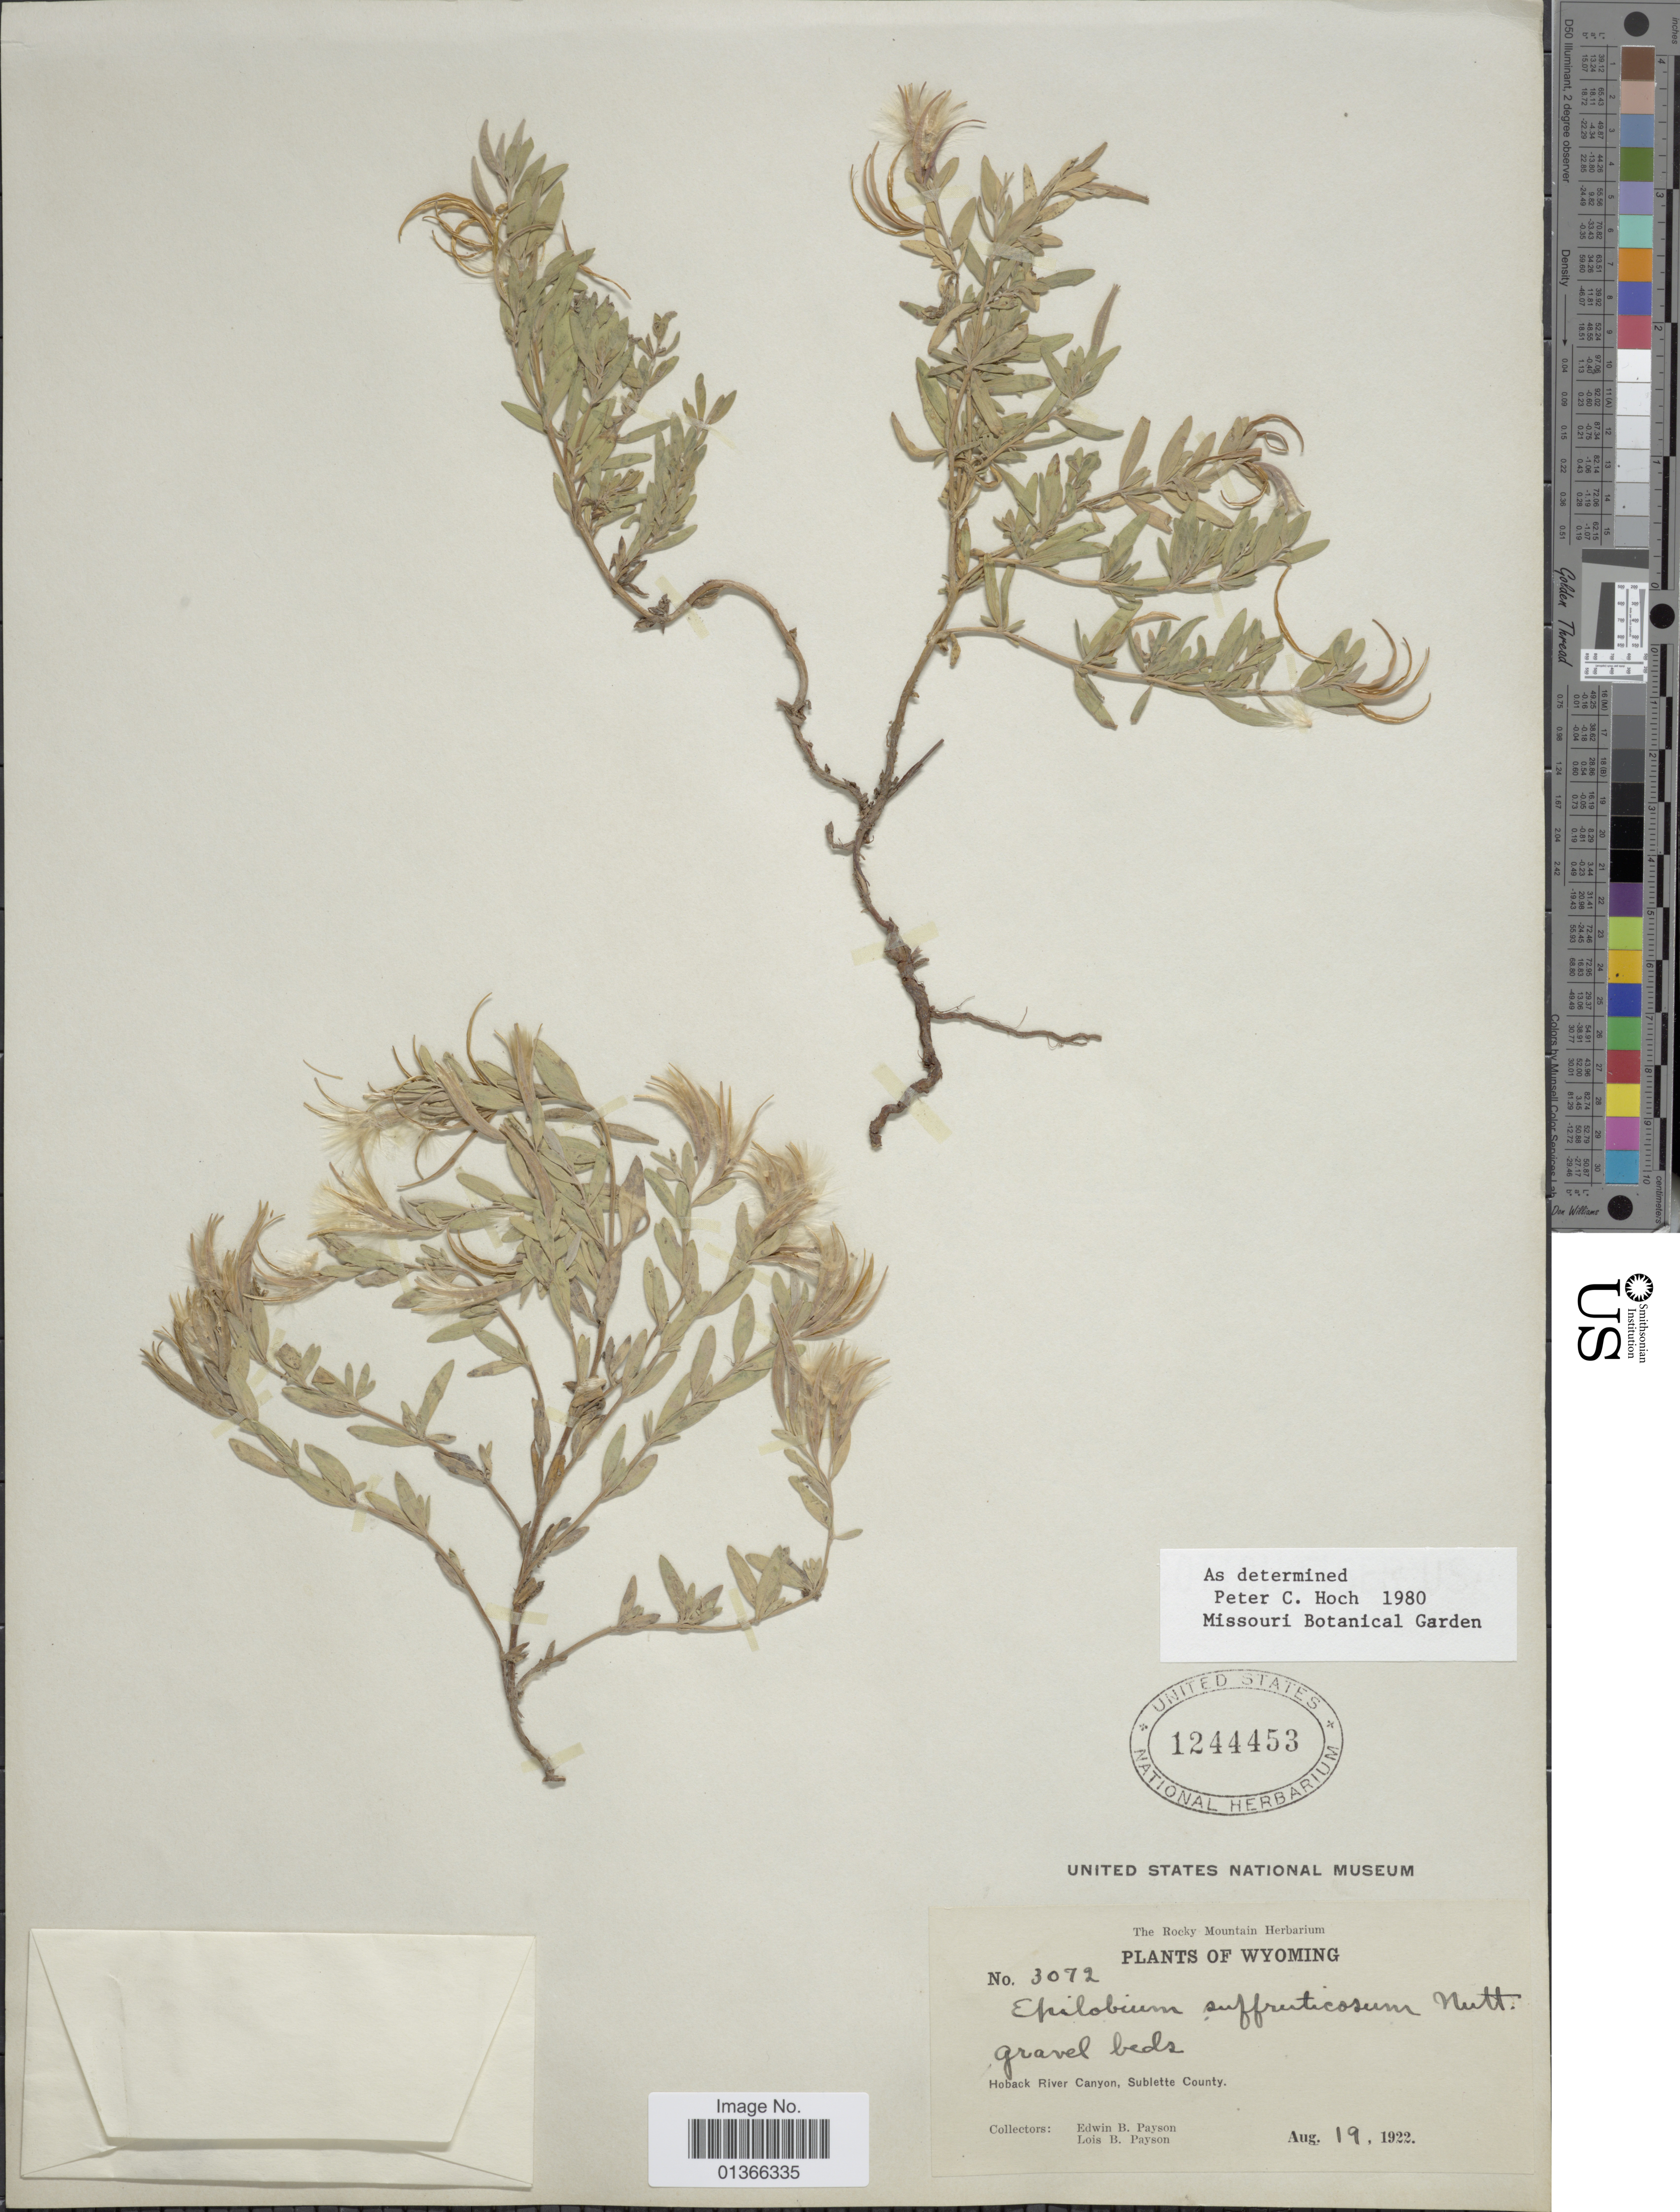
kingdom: Plantae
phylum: Tracheophyta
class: Magnoliopsida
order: Myrtales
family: Onagraceae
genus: Epilobium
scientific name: Epilobium suffruticosum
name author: Nutt. ex Torr. & A. Gray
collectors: E. B. Payson & L. Payson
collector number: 3072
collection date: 1922-08-19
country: United States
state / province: Wyoming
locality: Hoback River Canyon, Sublette County.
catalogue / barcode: US 1244453